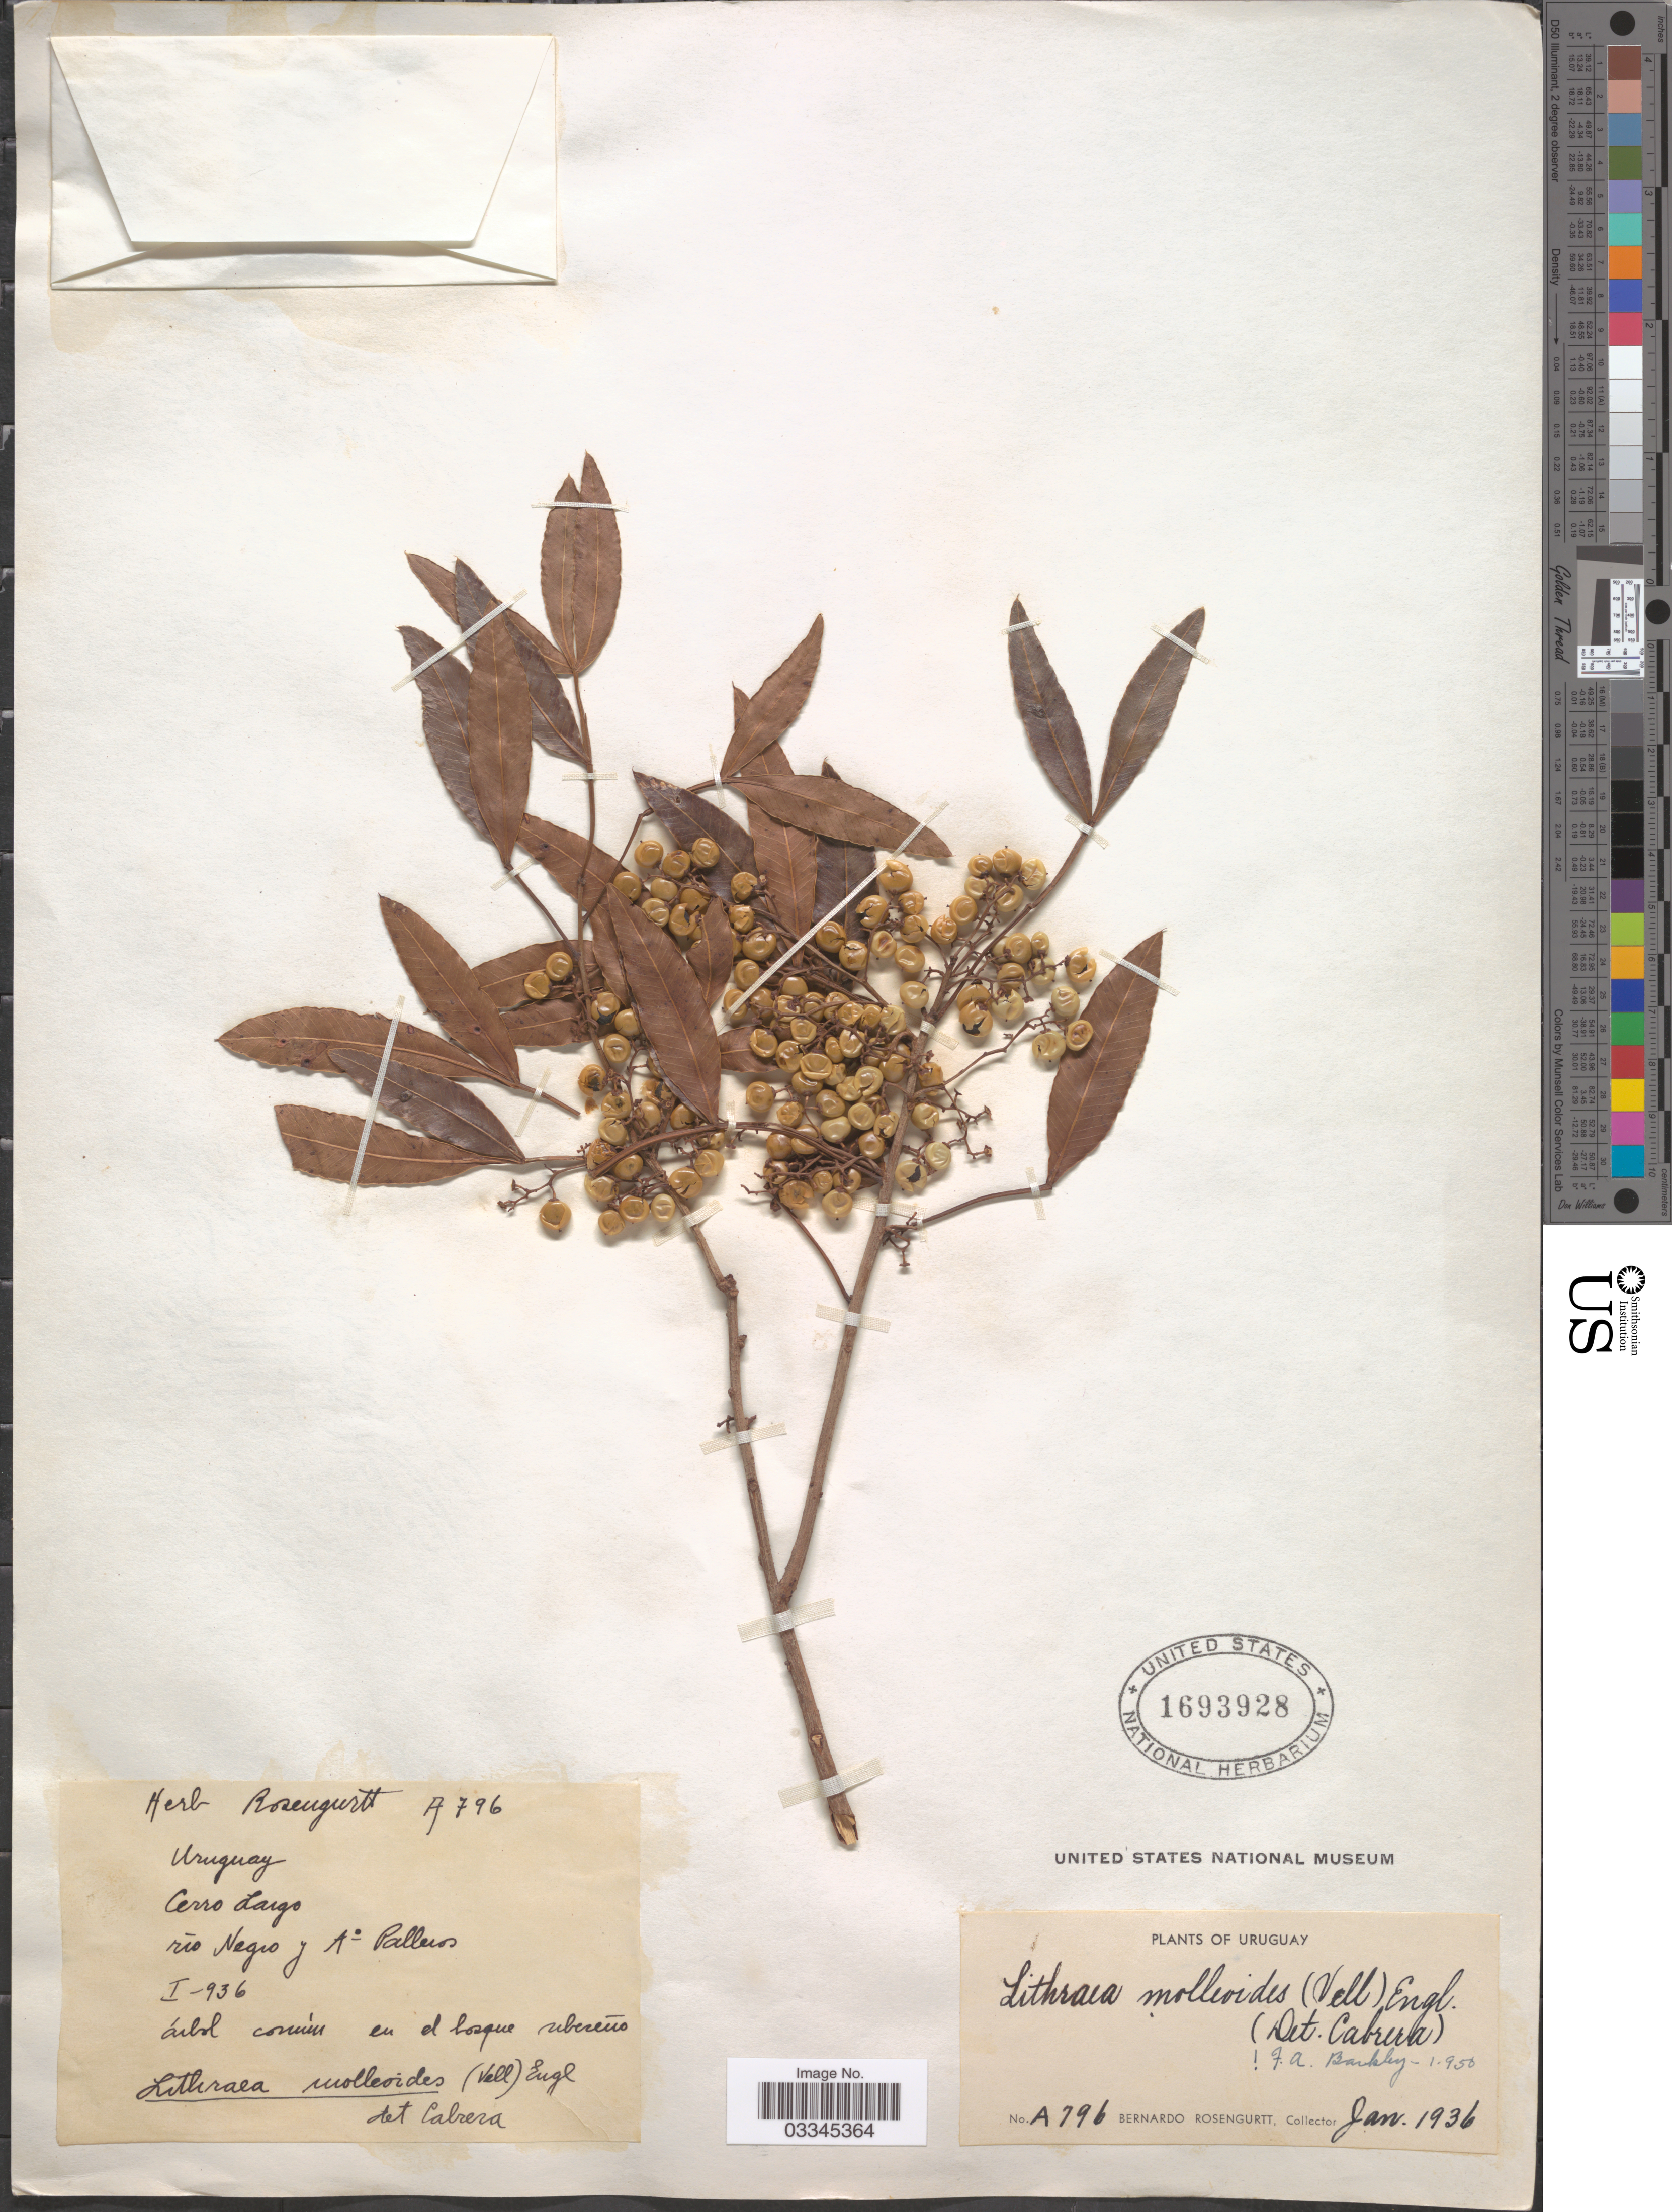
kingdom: Plantae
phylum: Tracheophyta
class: Magnoliopsida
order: Sapindales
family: Anacardiaceae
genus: Lithraea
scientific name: Lithraea molleoides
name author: (Vell.) Engl.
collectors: B. Rosengurtt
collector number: A 796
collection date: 1936-01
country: Uruguay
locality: Cerro Largo, río Negro y Ao. Palleros.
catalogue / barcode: US 1693928